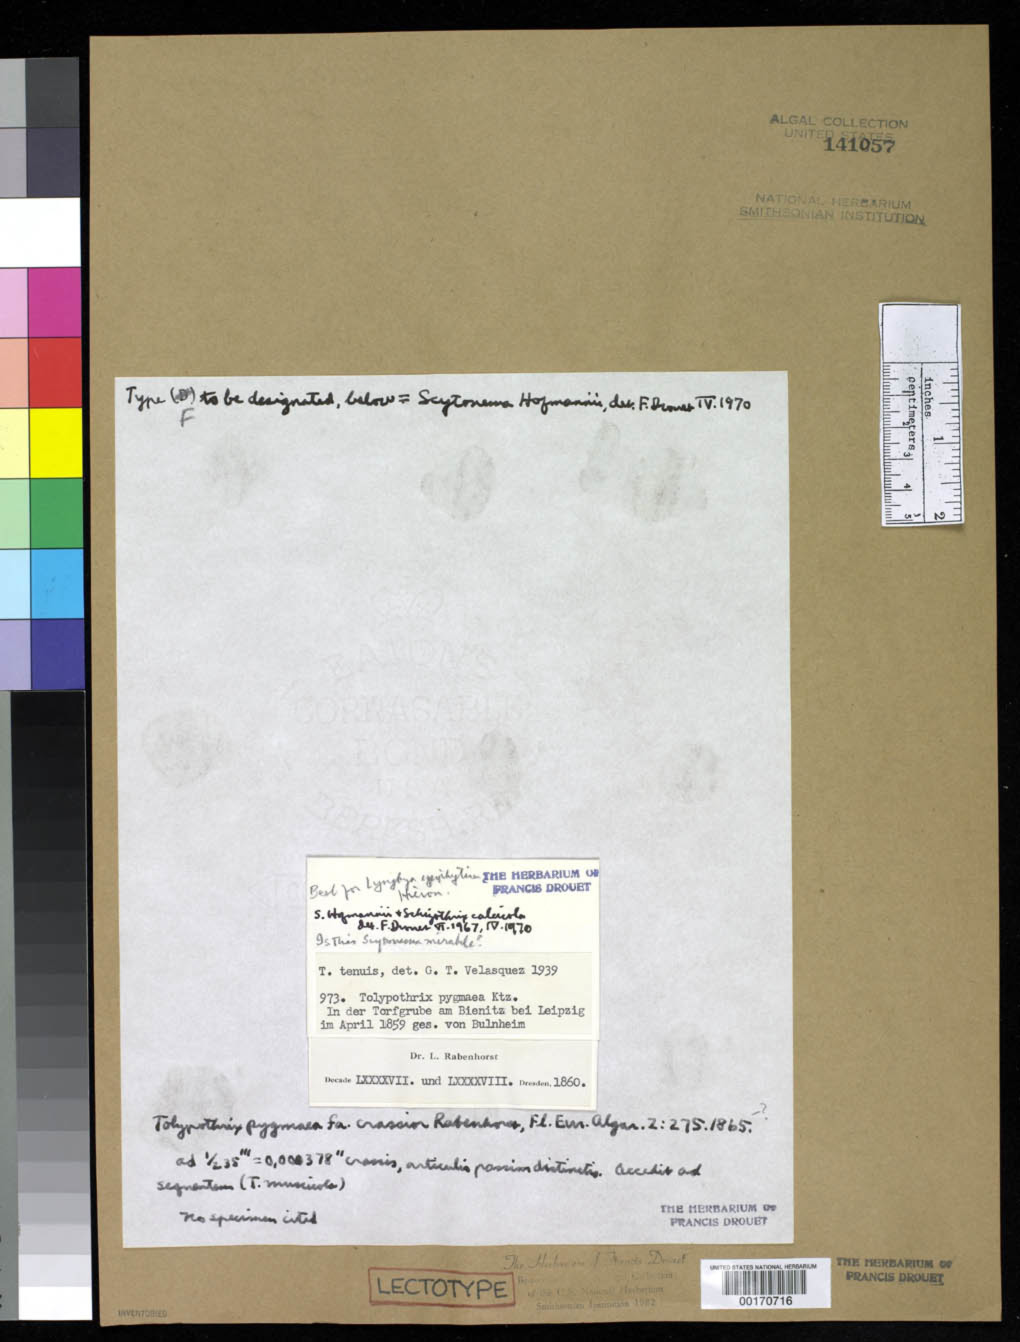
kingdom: Bacteria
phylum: Cyanobacteria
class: Cyanobacteriia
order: Cyanobacteriales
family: Tolypothrichaceae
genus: Tolypothrix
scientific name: Tolypothrix pygmaea f. crassior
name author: Rabenh.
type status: Lectotype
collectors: O. Bulnheim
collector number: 973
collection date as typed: Apr 1853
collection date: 1853-04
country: Germany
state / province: Sachsen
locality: Bienitz, Leipzig.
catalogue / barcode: US 141057